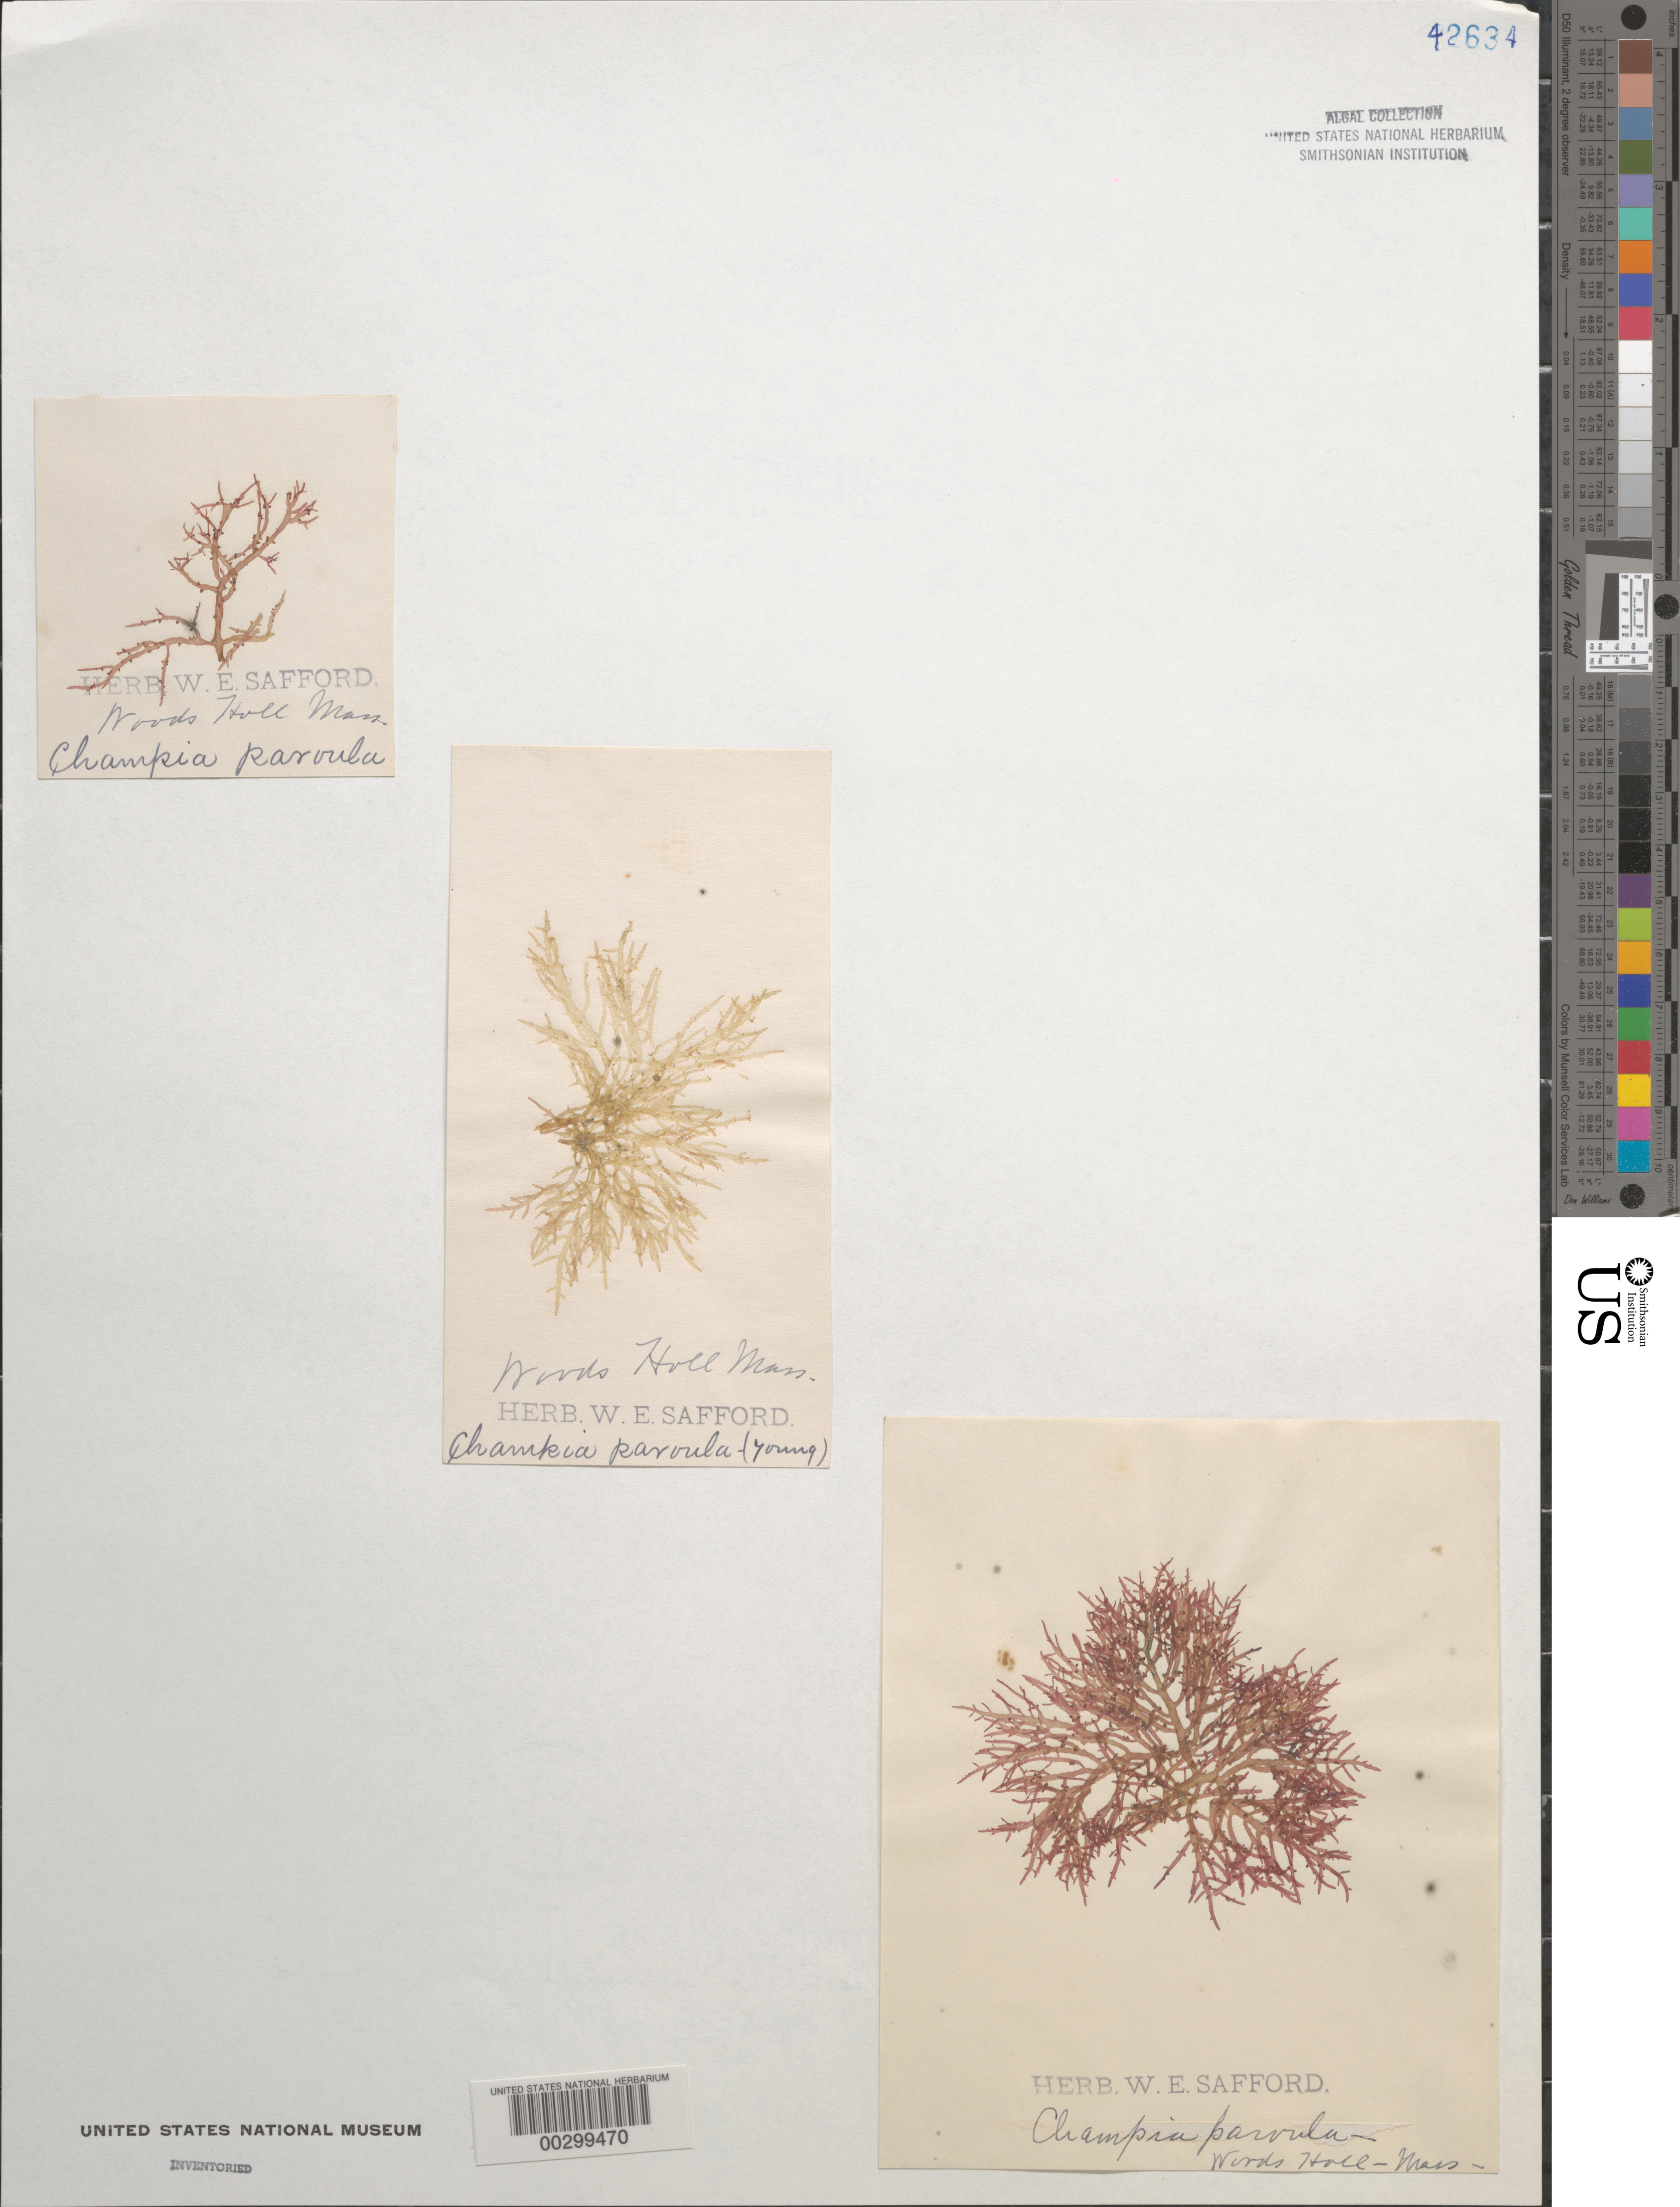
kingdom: Plantae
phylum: Rhodophyta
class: Florideophyceae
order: Rhodymeniales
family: Champiaceae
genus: Champia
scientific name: Champia parvula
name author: (C. Agardh) Harv.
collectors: W. E. Safford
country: United States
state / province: Massachusetts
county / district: Barnstable County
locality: Woods Hole (Wood Holl)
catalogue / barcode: US 42634